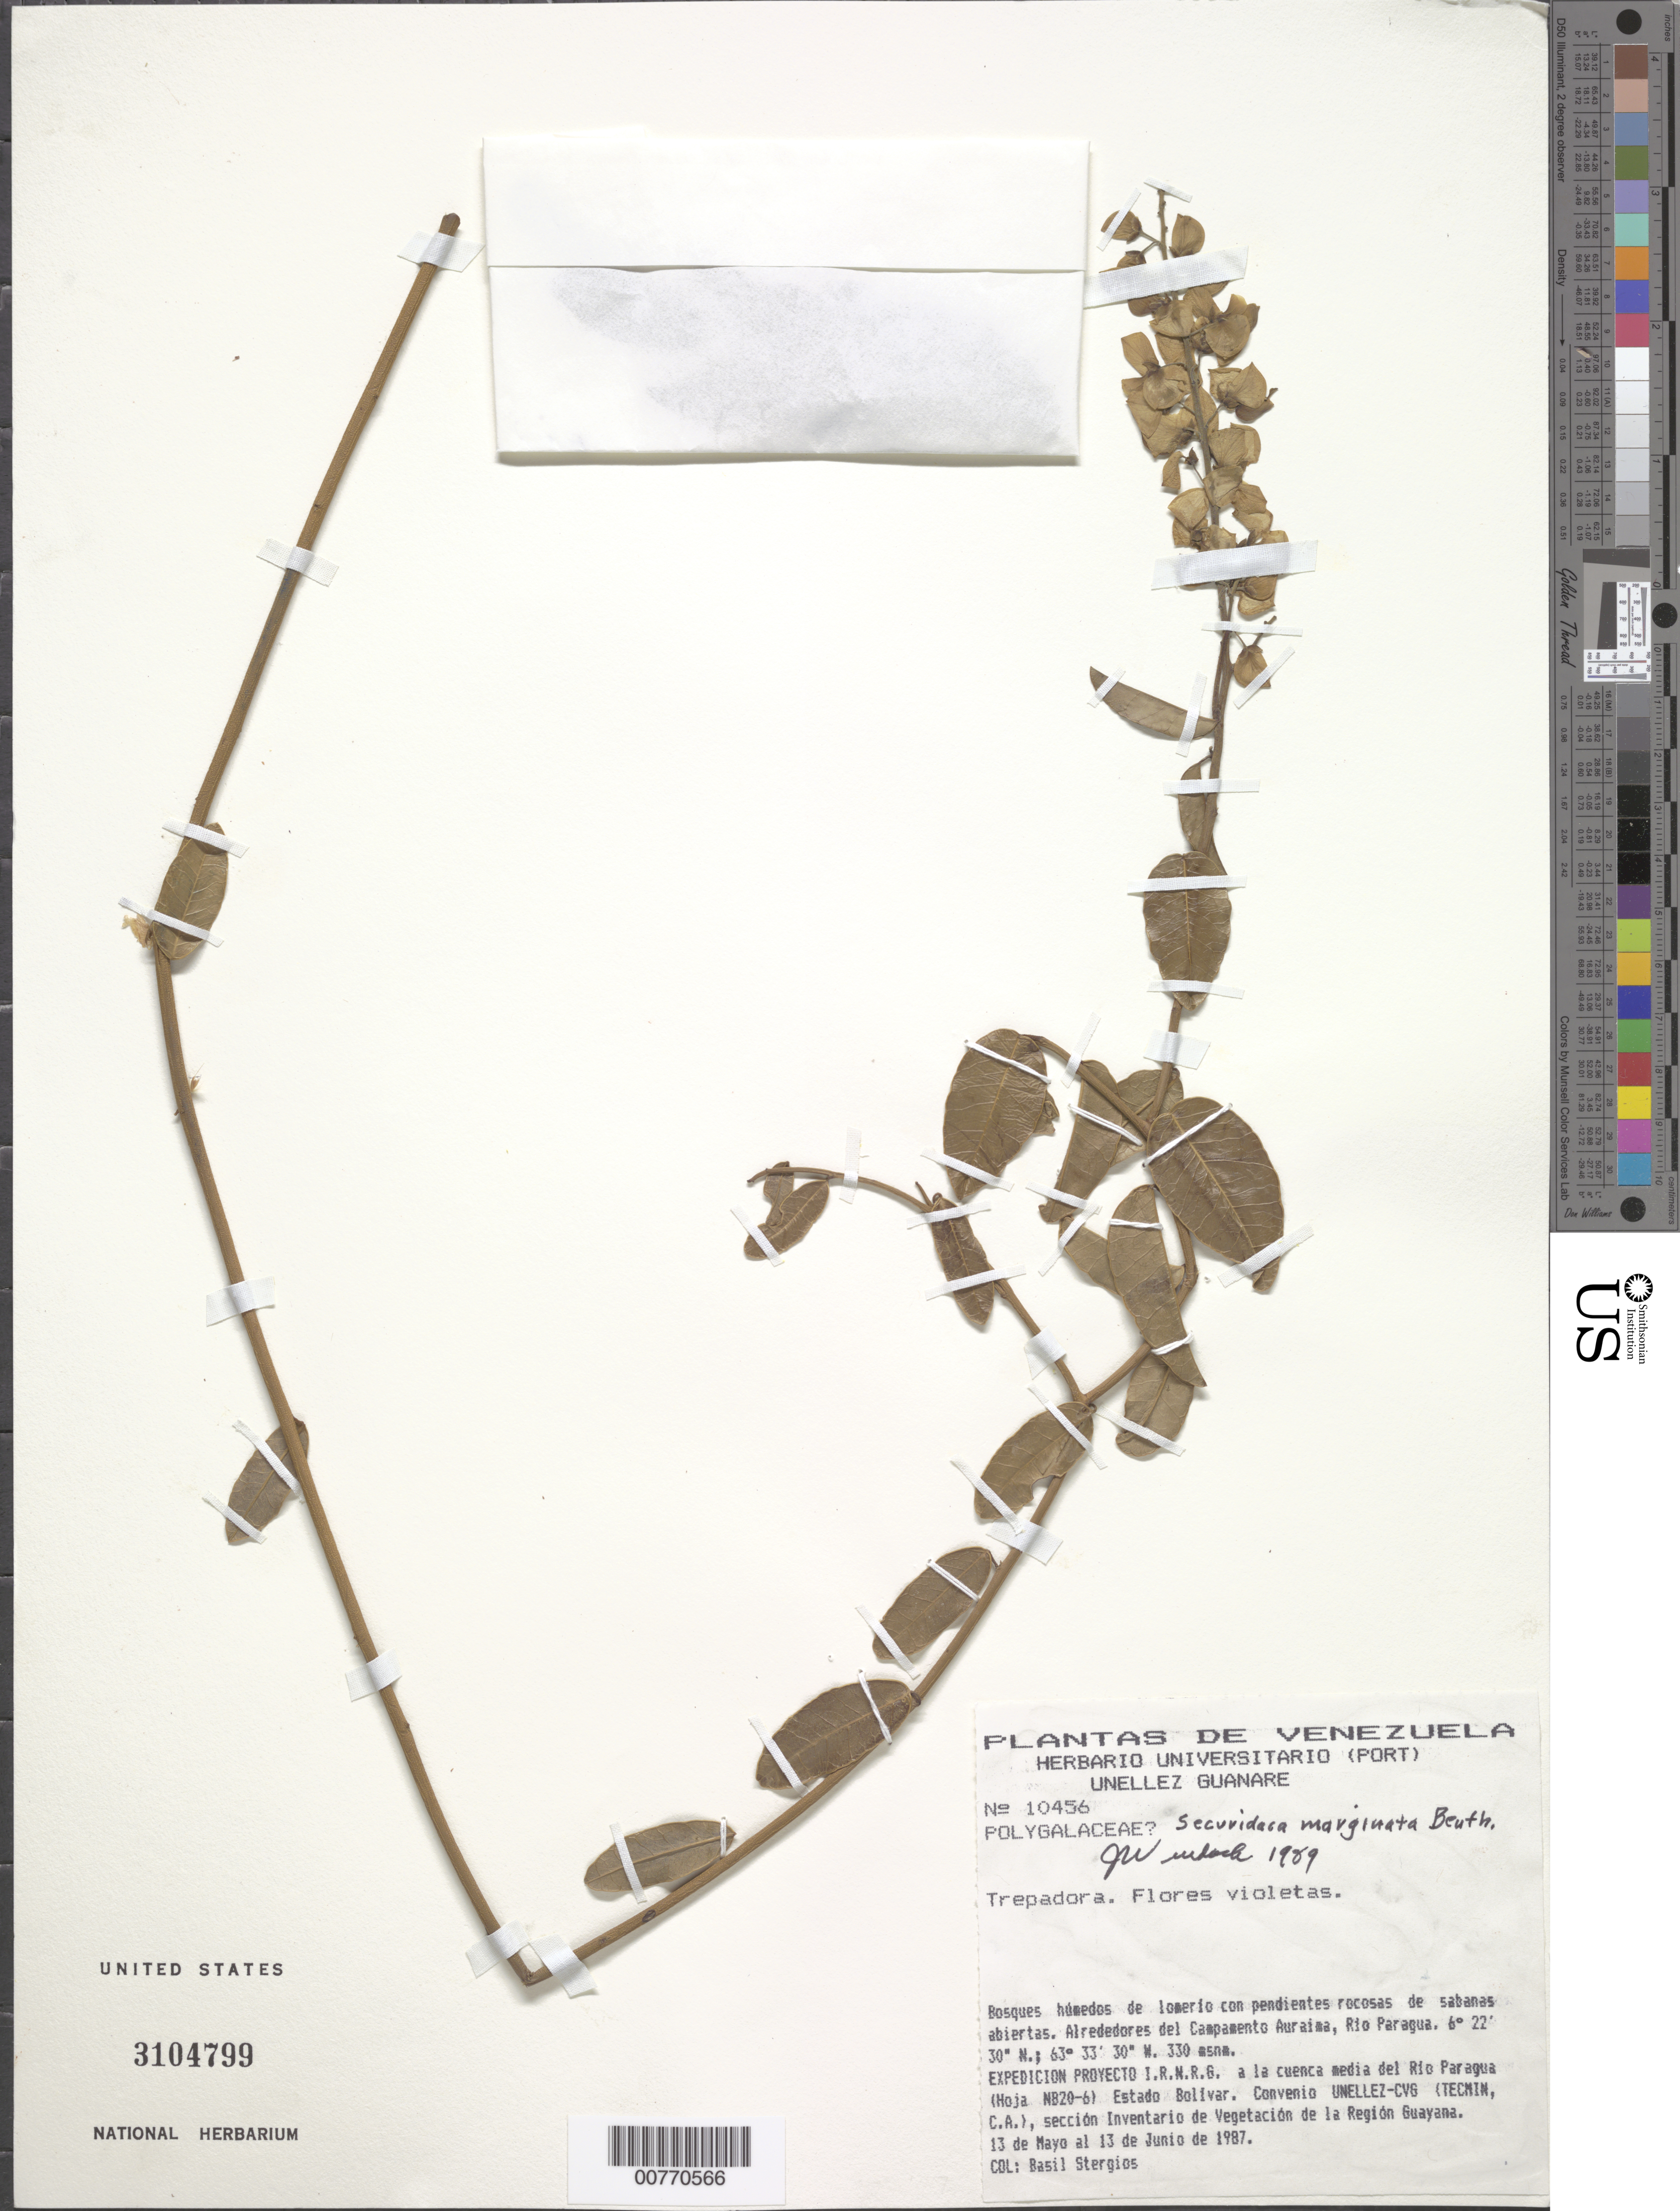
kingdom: Plantae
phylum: Tracheophyta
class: Magnoliopsida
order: Fabales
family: Polygalaceae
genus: Securidaca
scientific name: Securidaca marginata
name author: Benth.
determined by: Wurdack, John J., (US), US (UNITED STATES)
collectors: B. G. Stergios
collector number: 10456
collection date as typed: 13-May-87 to 13-Jun-87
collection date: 1987-05-13/1987-06-13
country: Venezuela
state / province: Bolívar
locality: Río Paragua, Campamento Auraima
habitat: Bosques humedos de lomerio con pendientes rocosas de sabanas abiertas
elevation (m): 330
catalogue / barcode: US 3104799